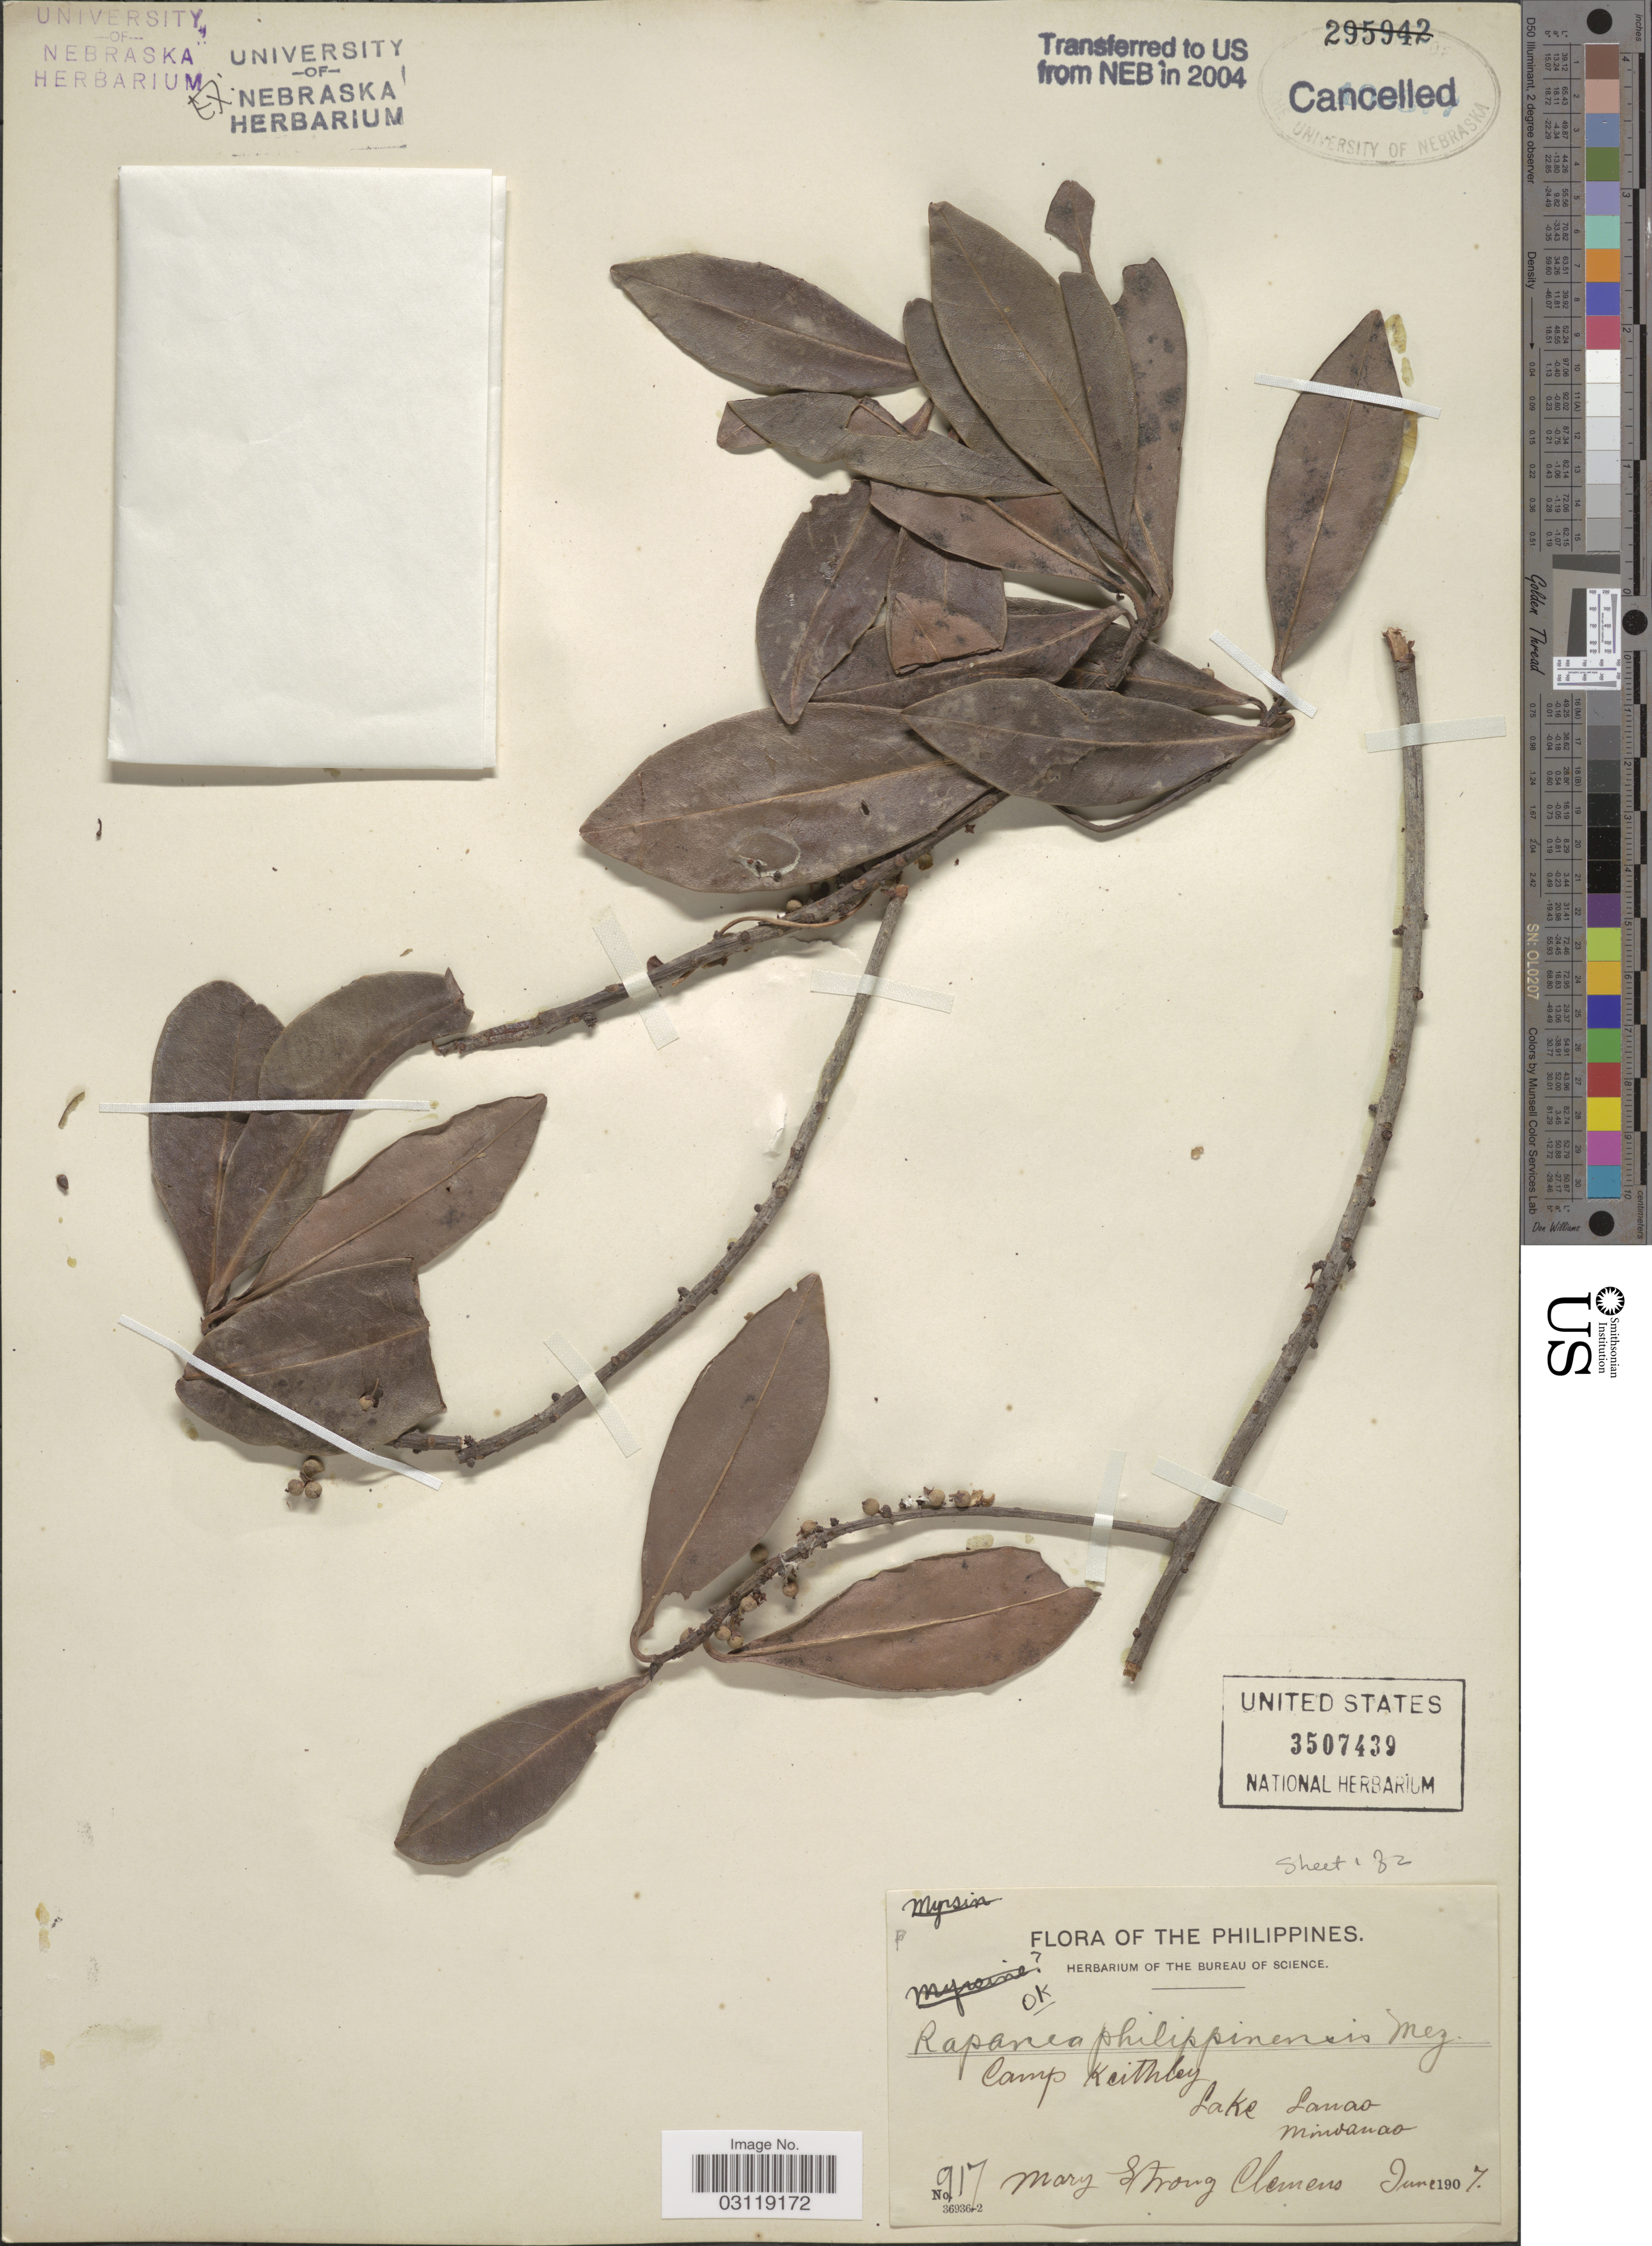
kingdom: Plantae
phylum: Tracheophyta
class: Magnoliopsida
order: Ericales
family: Primulaceae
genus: Rapanea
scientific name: Rapanea philippinensis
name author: (A. DC.) Mez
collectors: M. S. Clemens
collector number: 917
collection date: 1907-06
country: Philippines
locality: Camp Keithley. Lake Lanao, Mindanao.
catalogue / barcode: US 3507439